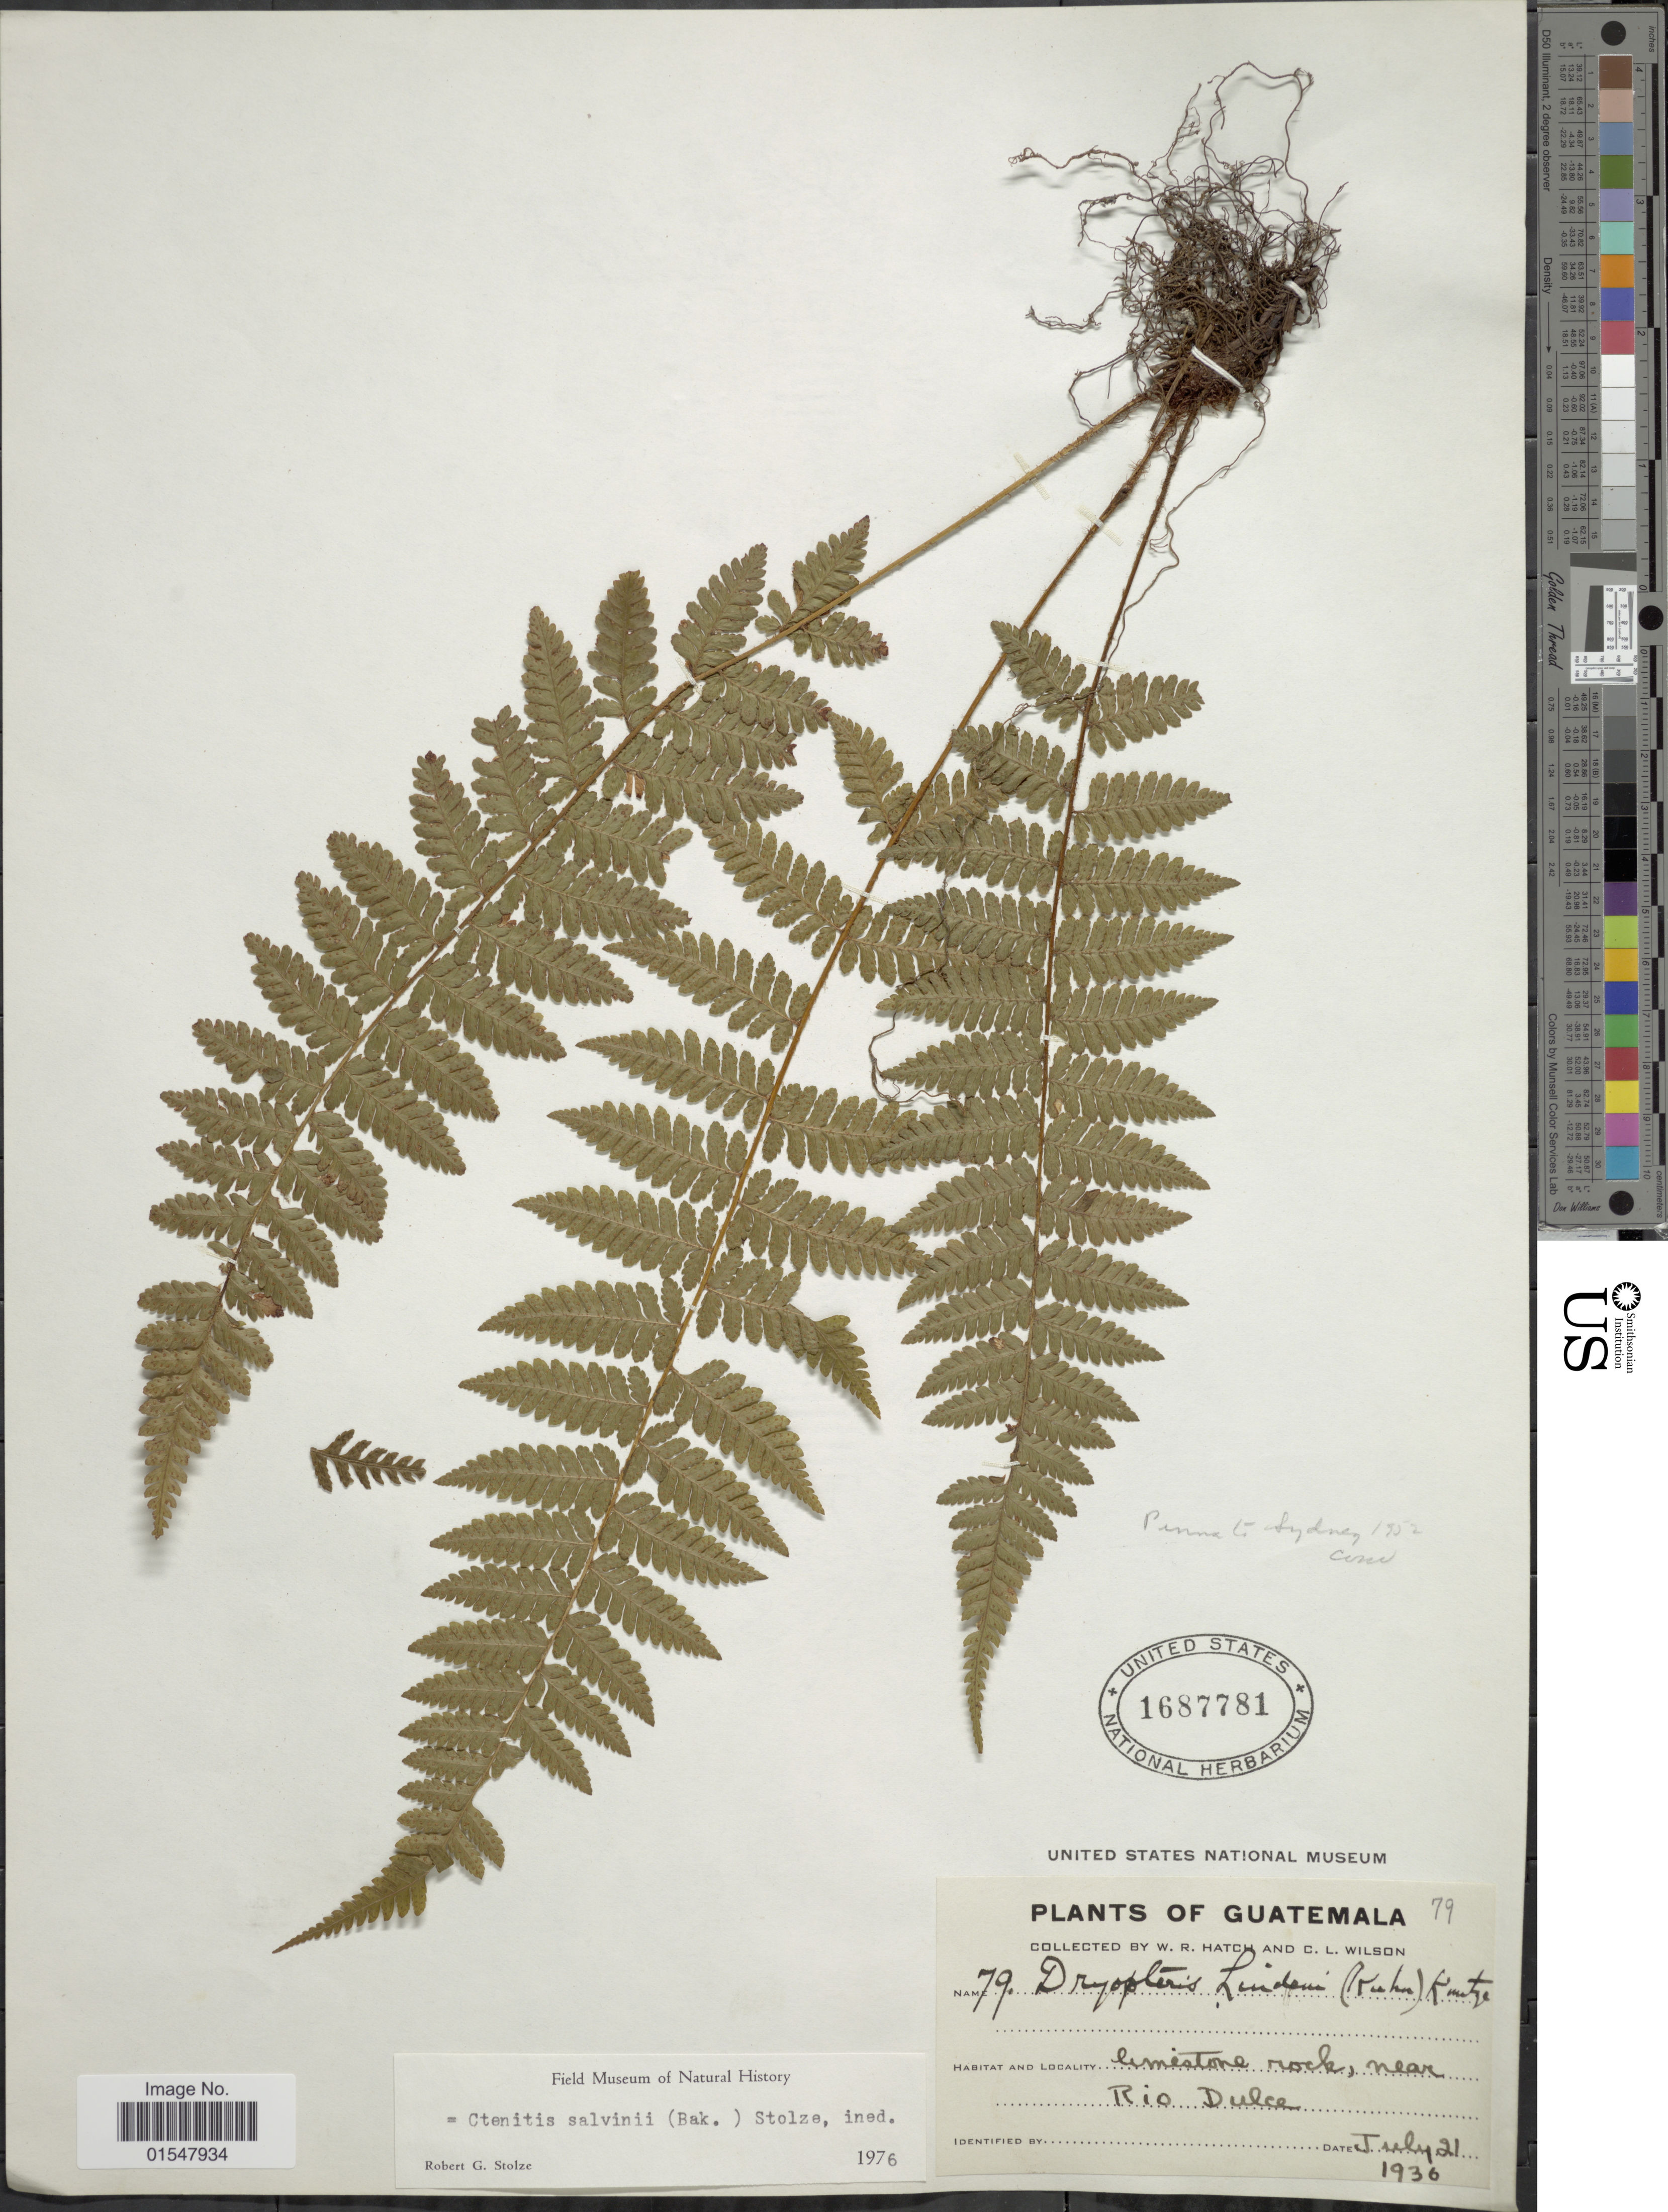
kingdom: Plantae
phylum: Tracheophyta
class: Polypodiopsida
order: Polypodiales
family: Dryopteridaceae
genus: Ctenitis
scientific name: Ctenitis salvinii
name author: (Baker) Stolze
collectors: W. Hatch & C. L. Wilson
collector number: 79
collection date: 1936-07-21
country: Guatemala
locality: Guatemala, near Rio Dulce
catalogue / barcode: US 1687781